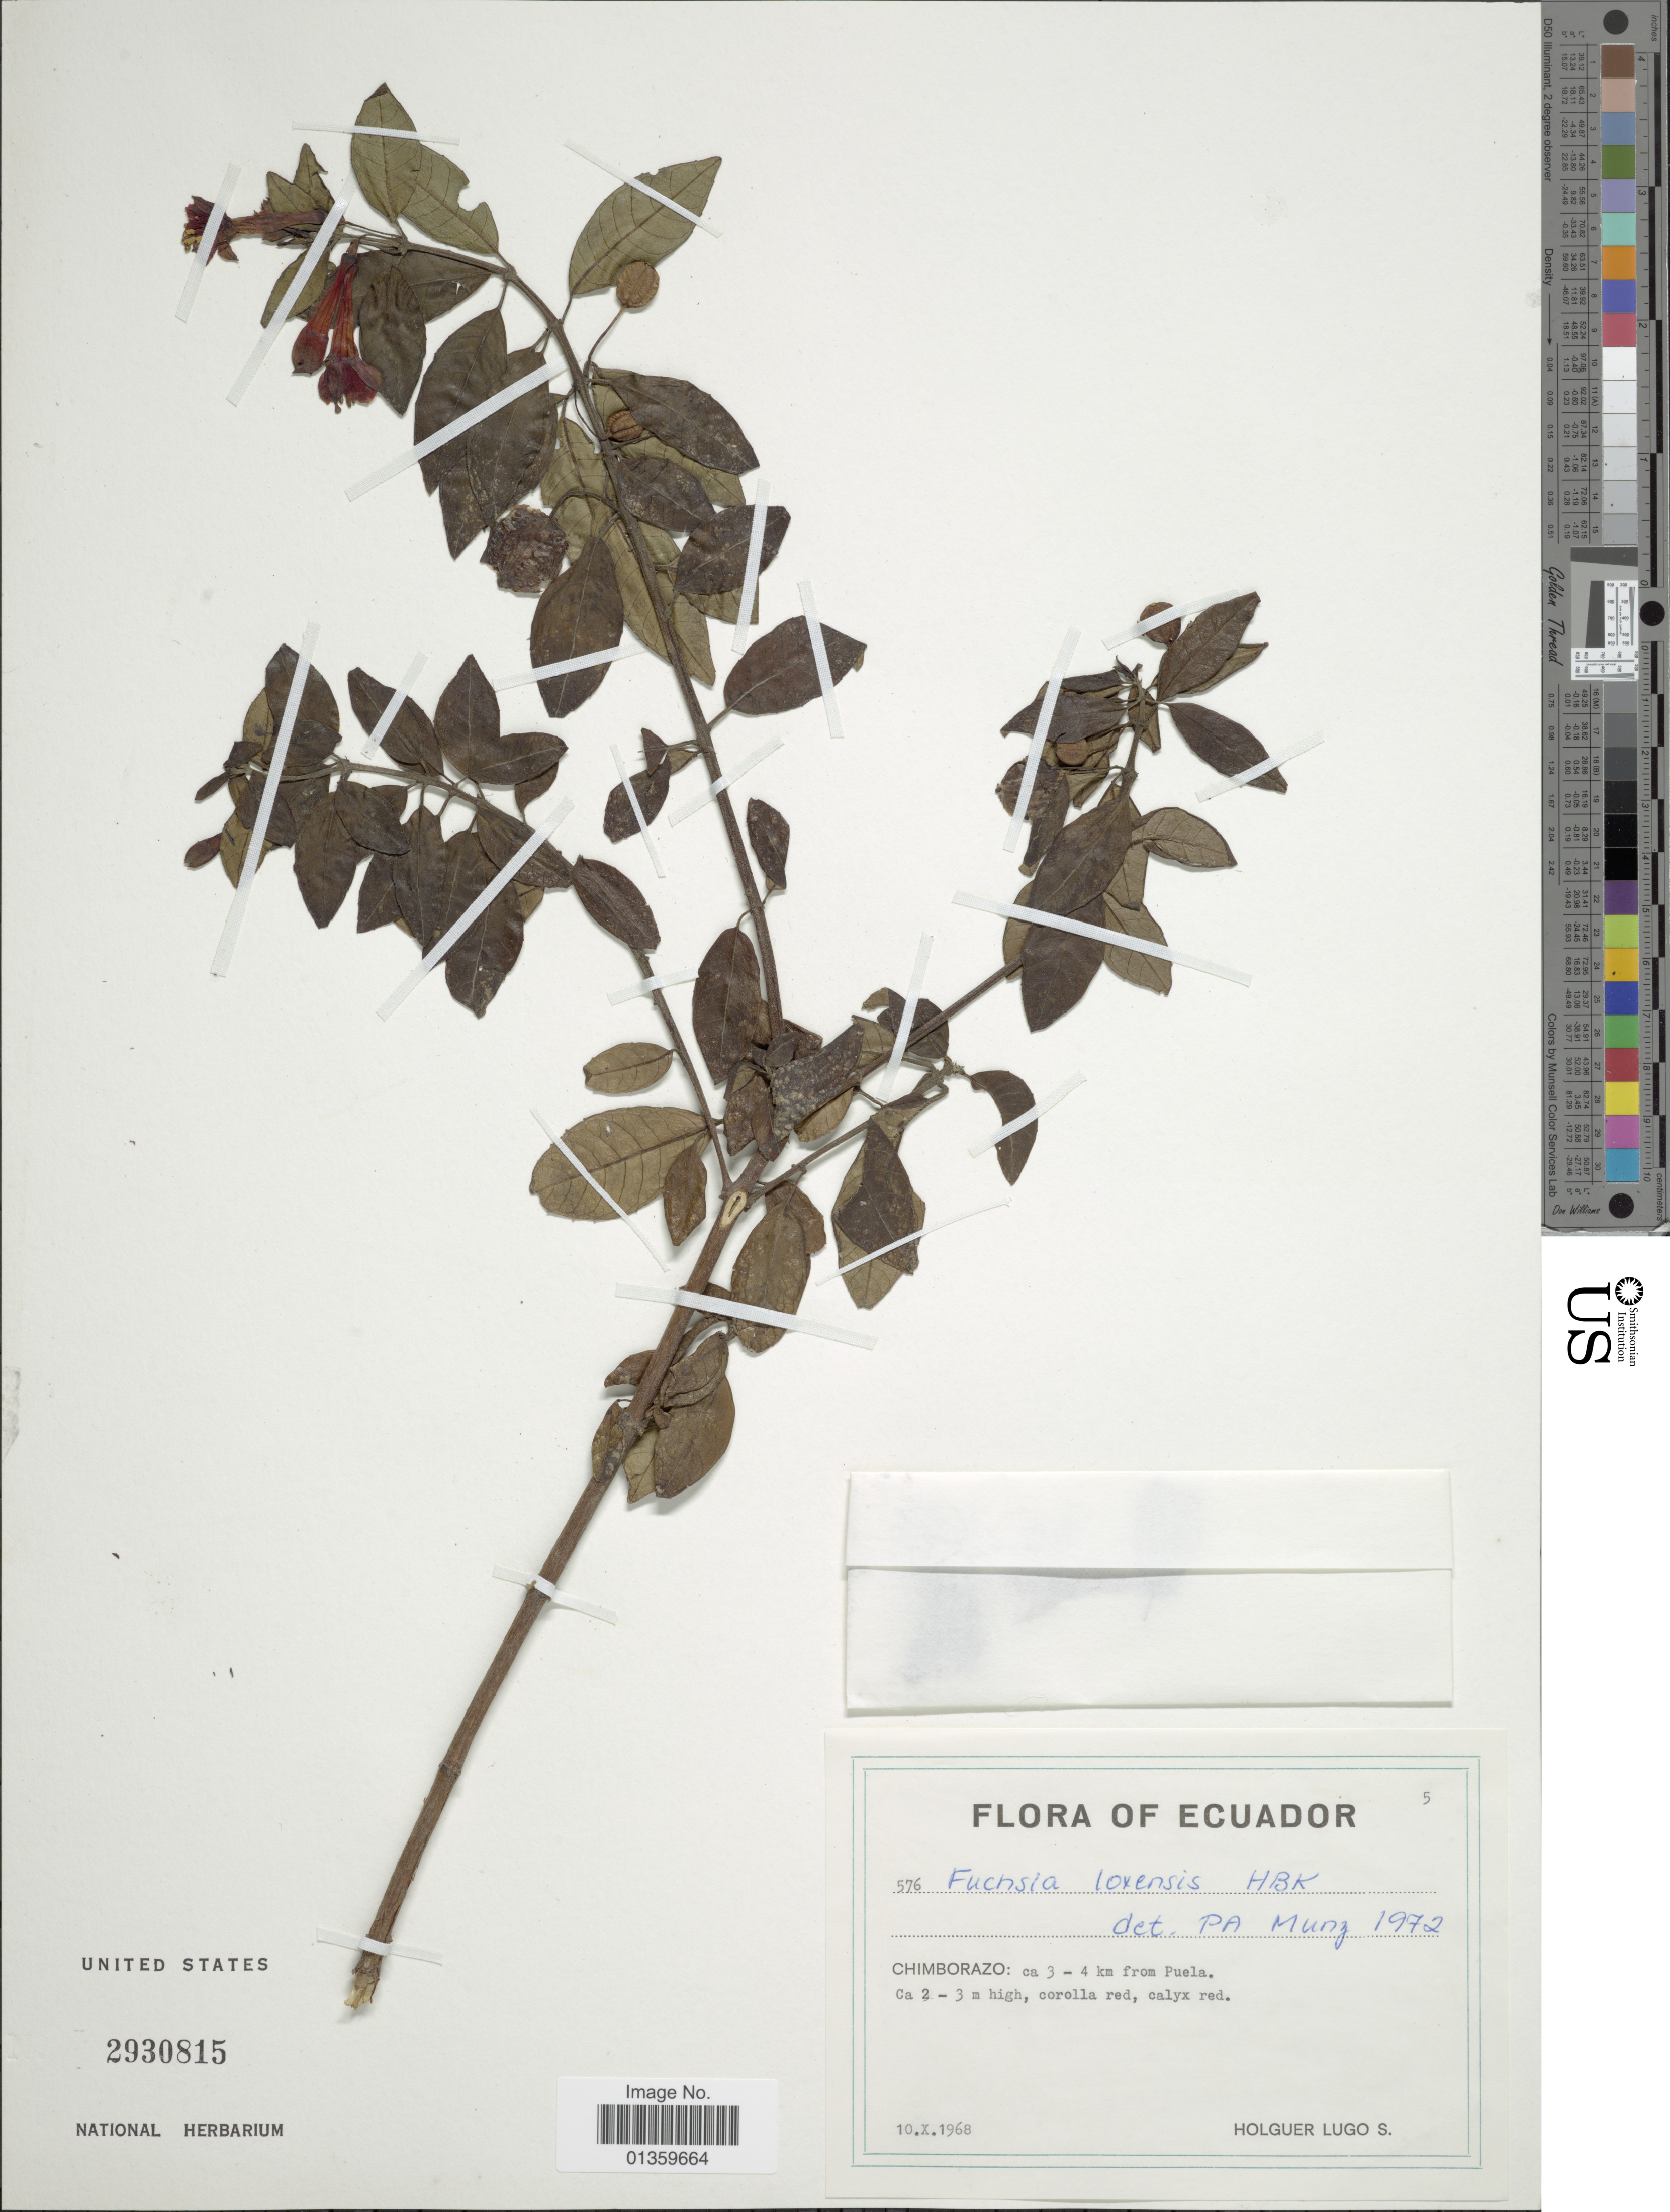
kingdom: Plantae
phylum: Tracheophyta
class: Magnoliopsida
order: Myrtales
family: Onagraceae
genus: Fuchsia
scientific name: Fuchsia loxensis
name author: Kunth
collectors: H. Lugo S.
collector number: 576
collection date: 1968-10-10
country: Ecuador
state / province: Chimborazo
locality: Ca 3 - 4 km from Puela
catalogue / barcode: US 2930815